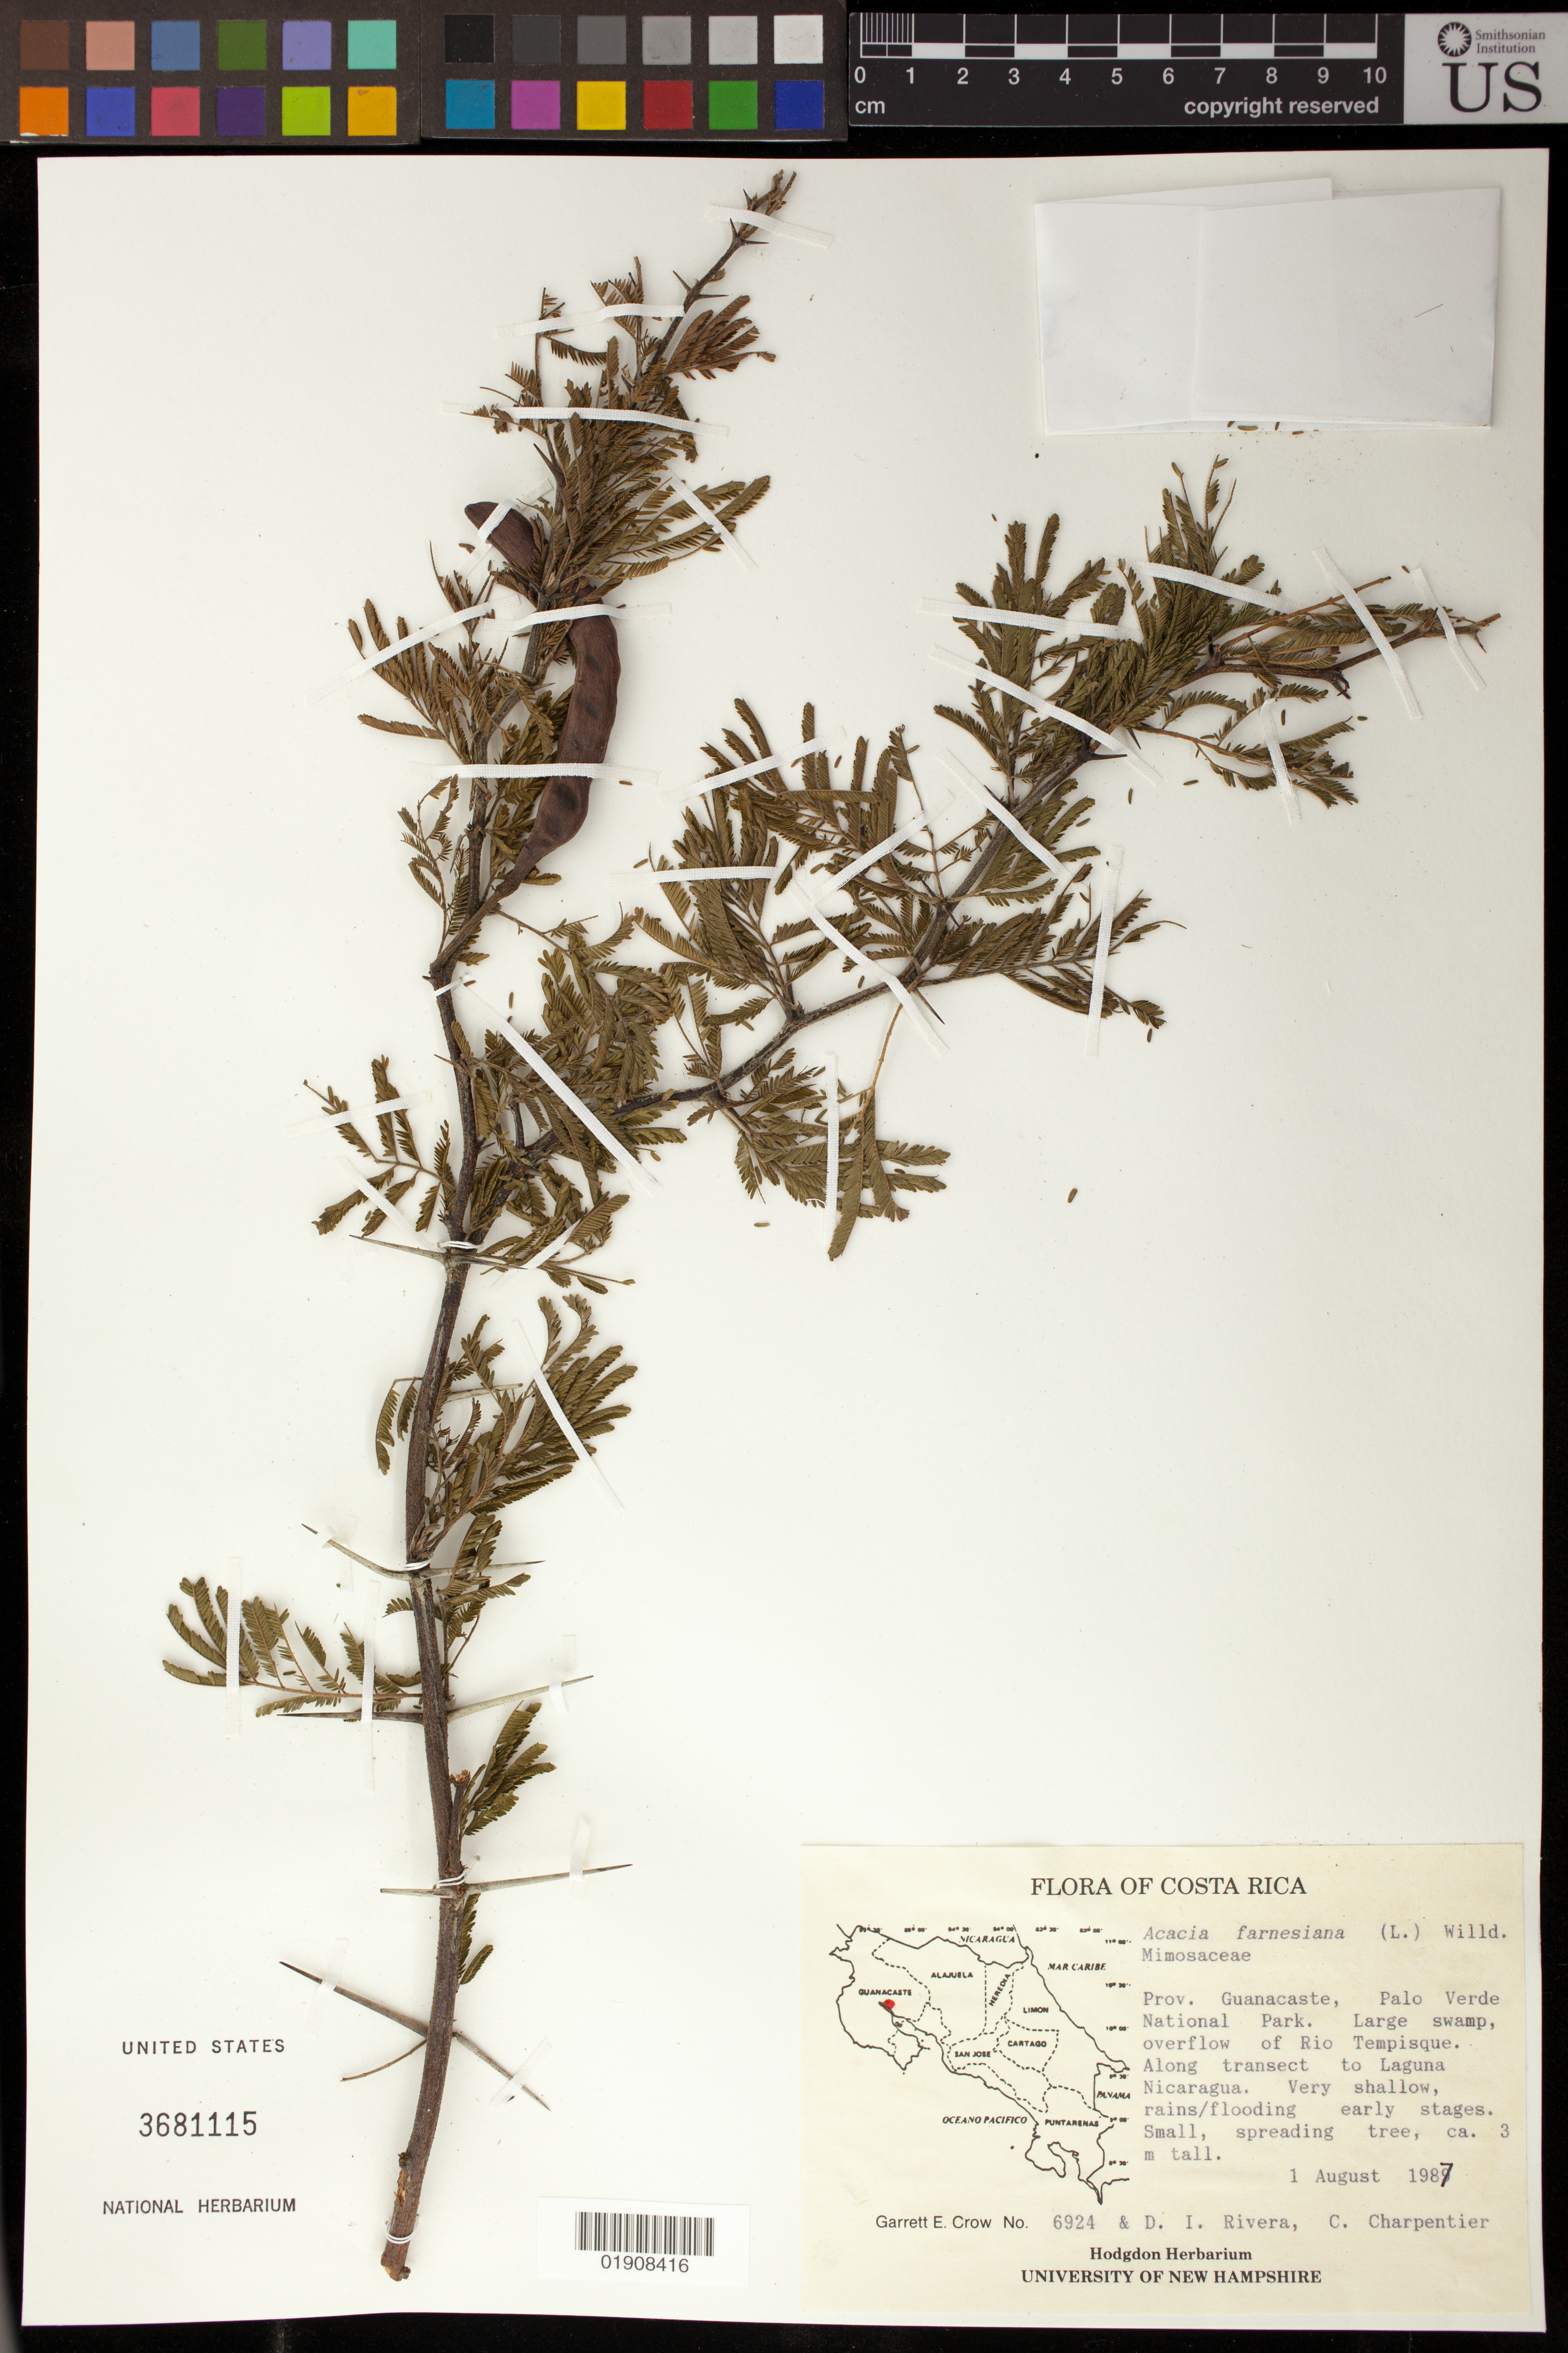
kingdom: Plantae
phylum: Tracheophyta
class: Magnoliopsida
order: Fabales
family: Fabaceae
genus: Acacia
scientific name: Acacia guanacastensis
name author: (H.D. Clarke et al.) Seigler & Ebinger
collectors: G. E. Crow & D. Rivera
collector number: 6924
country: Costa Rica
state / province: Guanacaste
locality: Palo Verde National Park. Large swamp, overflow of Rio Tempisque. Along transect to Laguna Nicaragua.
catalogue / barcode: US 3681115